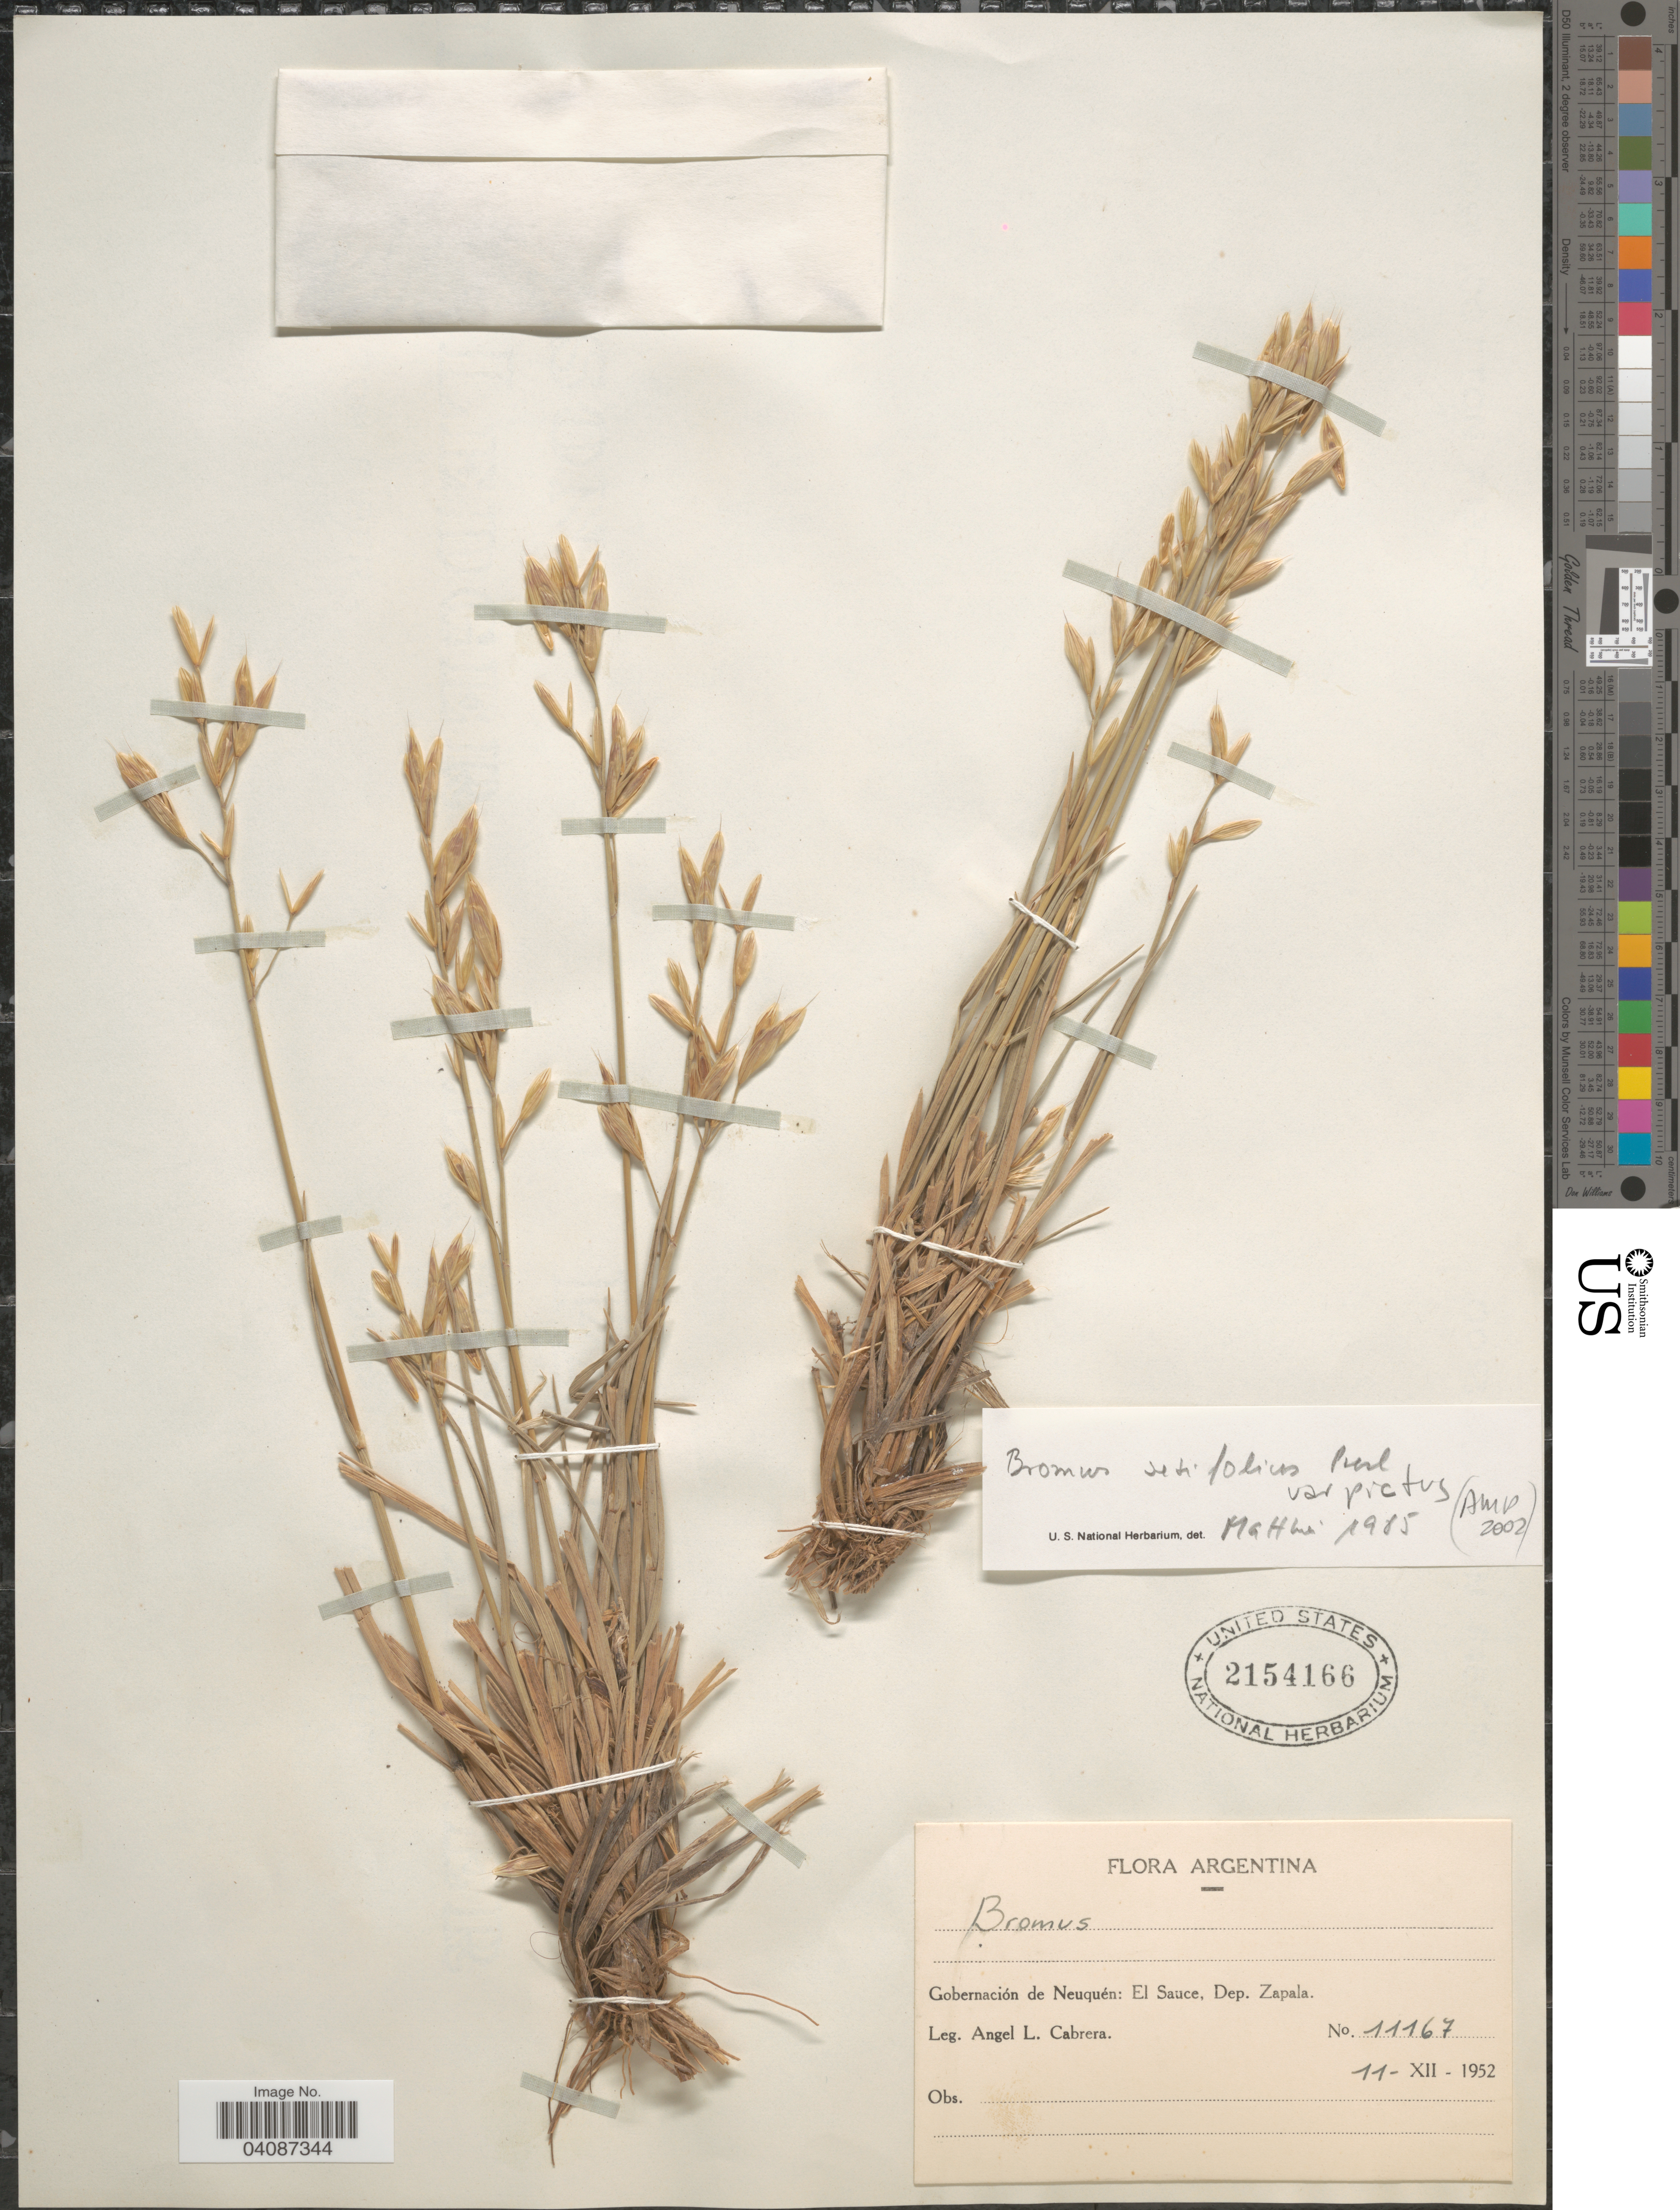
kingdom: Plantae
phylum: Tracheophyta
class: Liliopsida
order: Poales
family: Poaceae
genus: Bromus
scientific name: Bromus setifolius var. pictus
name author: (Hook. f.) Skottsb.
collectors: A. L. Cabrera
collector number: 11167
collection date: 1952-12-11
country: Argentina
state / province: Neuquen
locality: Gobernación de Neuquén: El Sauce, Dep. Zapala.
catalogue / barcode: US 2154166